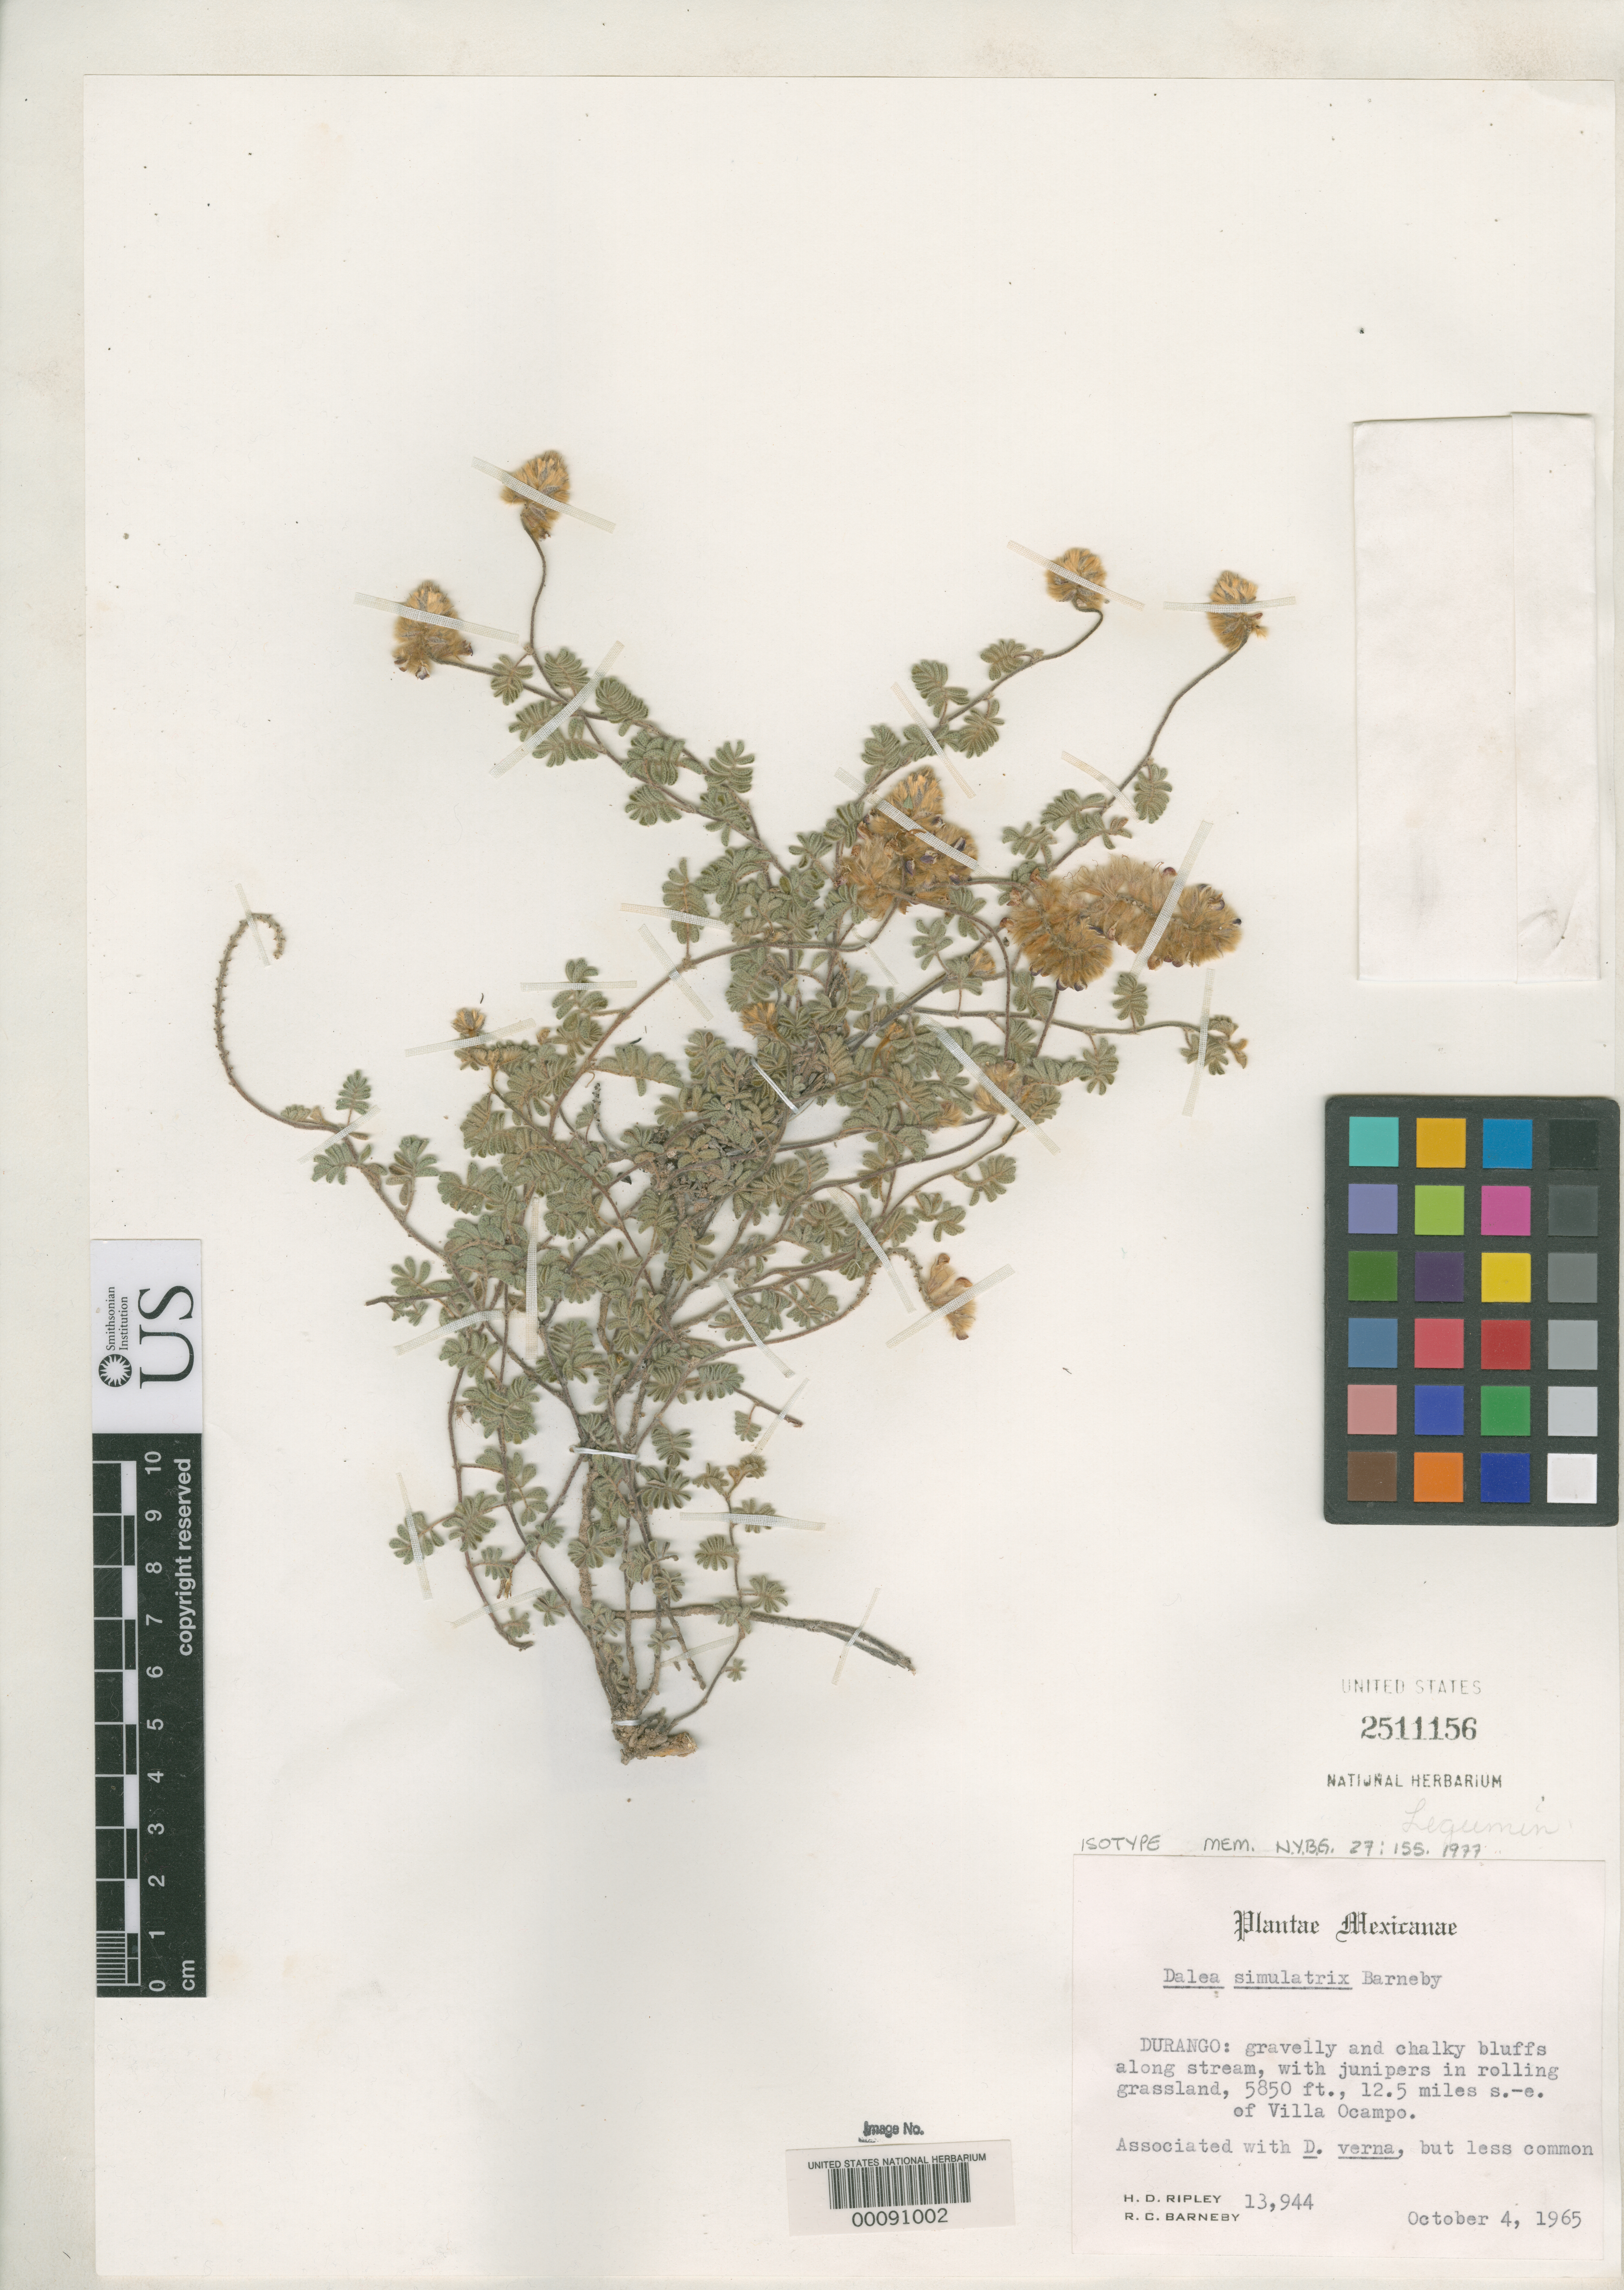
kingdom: Plantae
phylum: Tracheophyta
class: Magnoliopsida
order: Fabales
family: Fabaceae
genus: Dalea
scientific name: Dalea simulatrix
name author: Barneby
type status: Isotype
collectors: H. Ripley & R. C. Barneby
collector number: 13944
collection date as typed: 04 Oct 1965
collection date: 1965-10-04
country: Mexico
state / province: Durango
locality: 12.5 mi SE of Villa Ocampo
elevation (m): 1783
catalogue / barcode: US 2511156